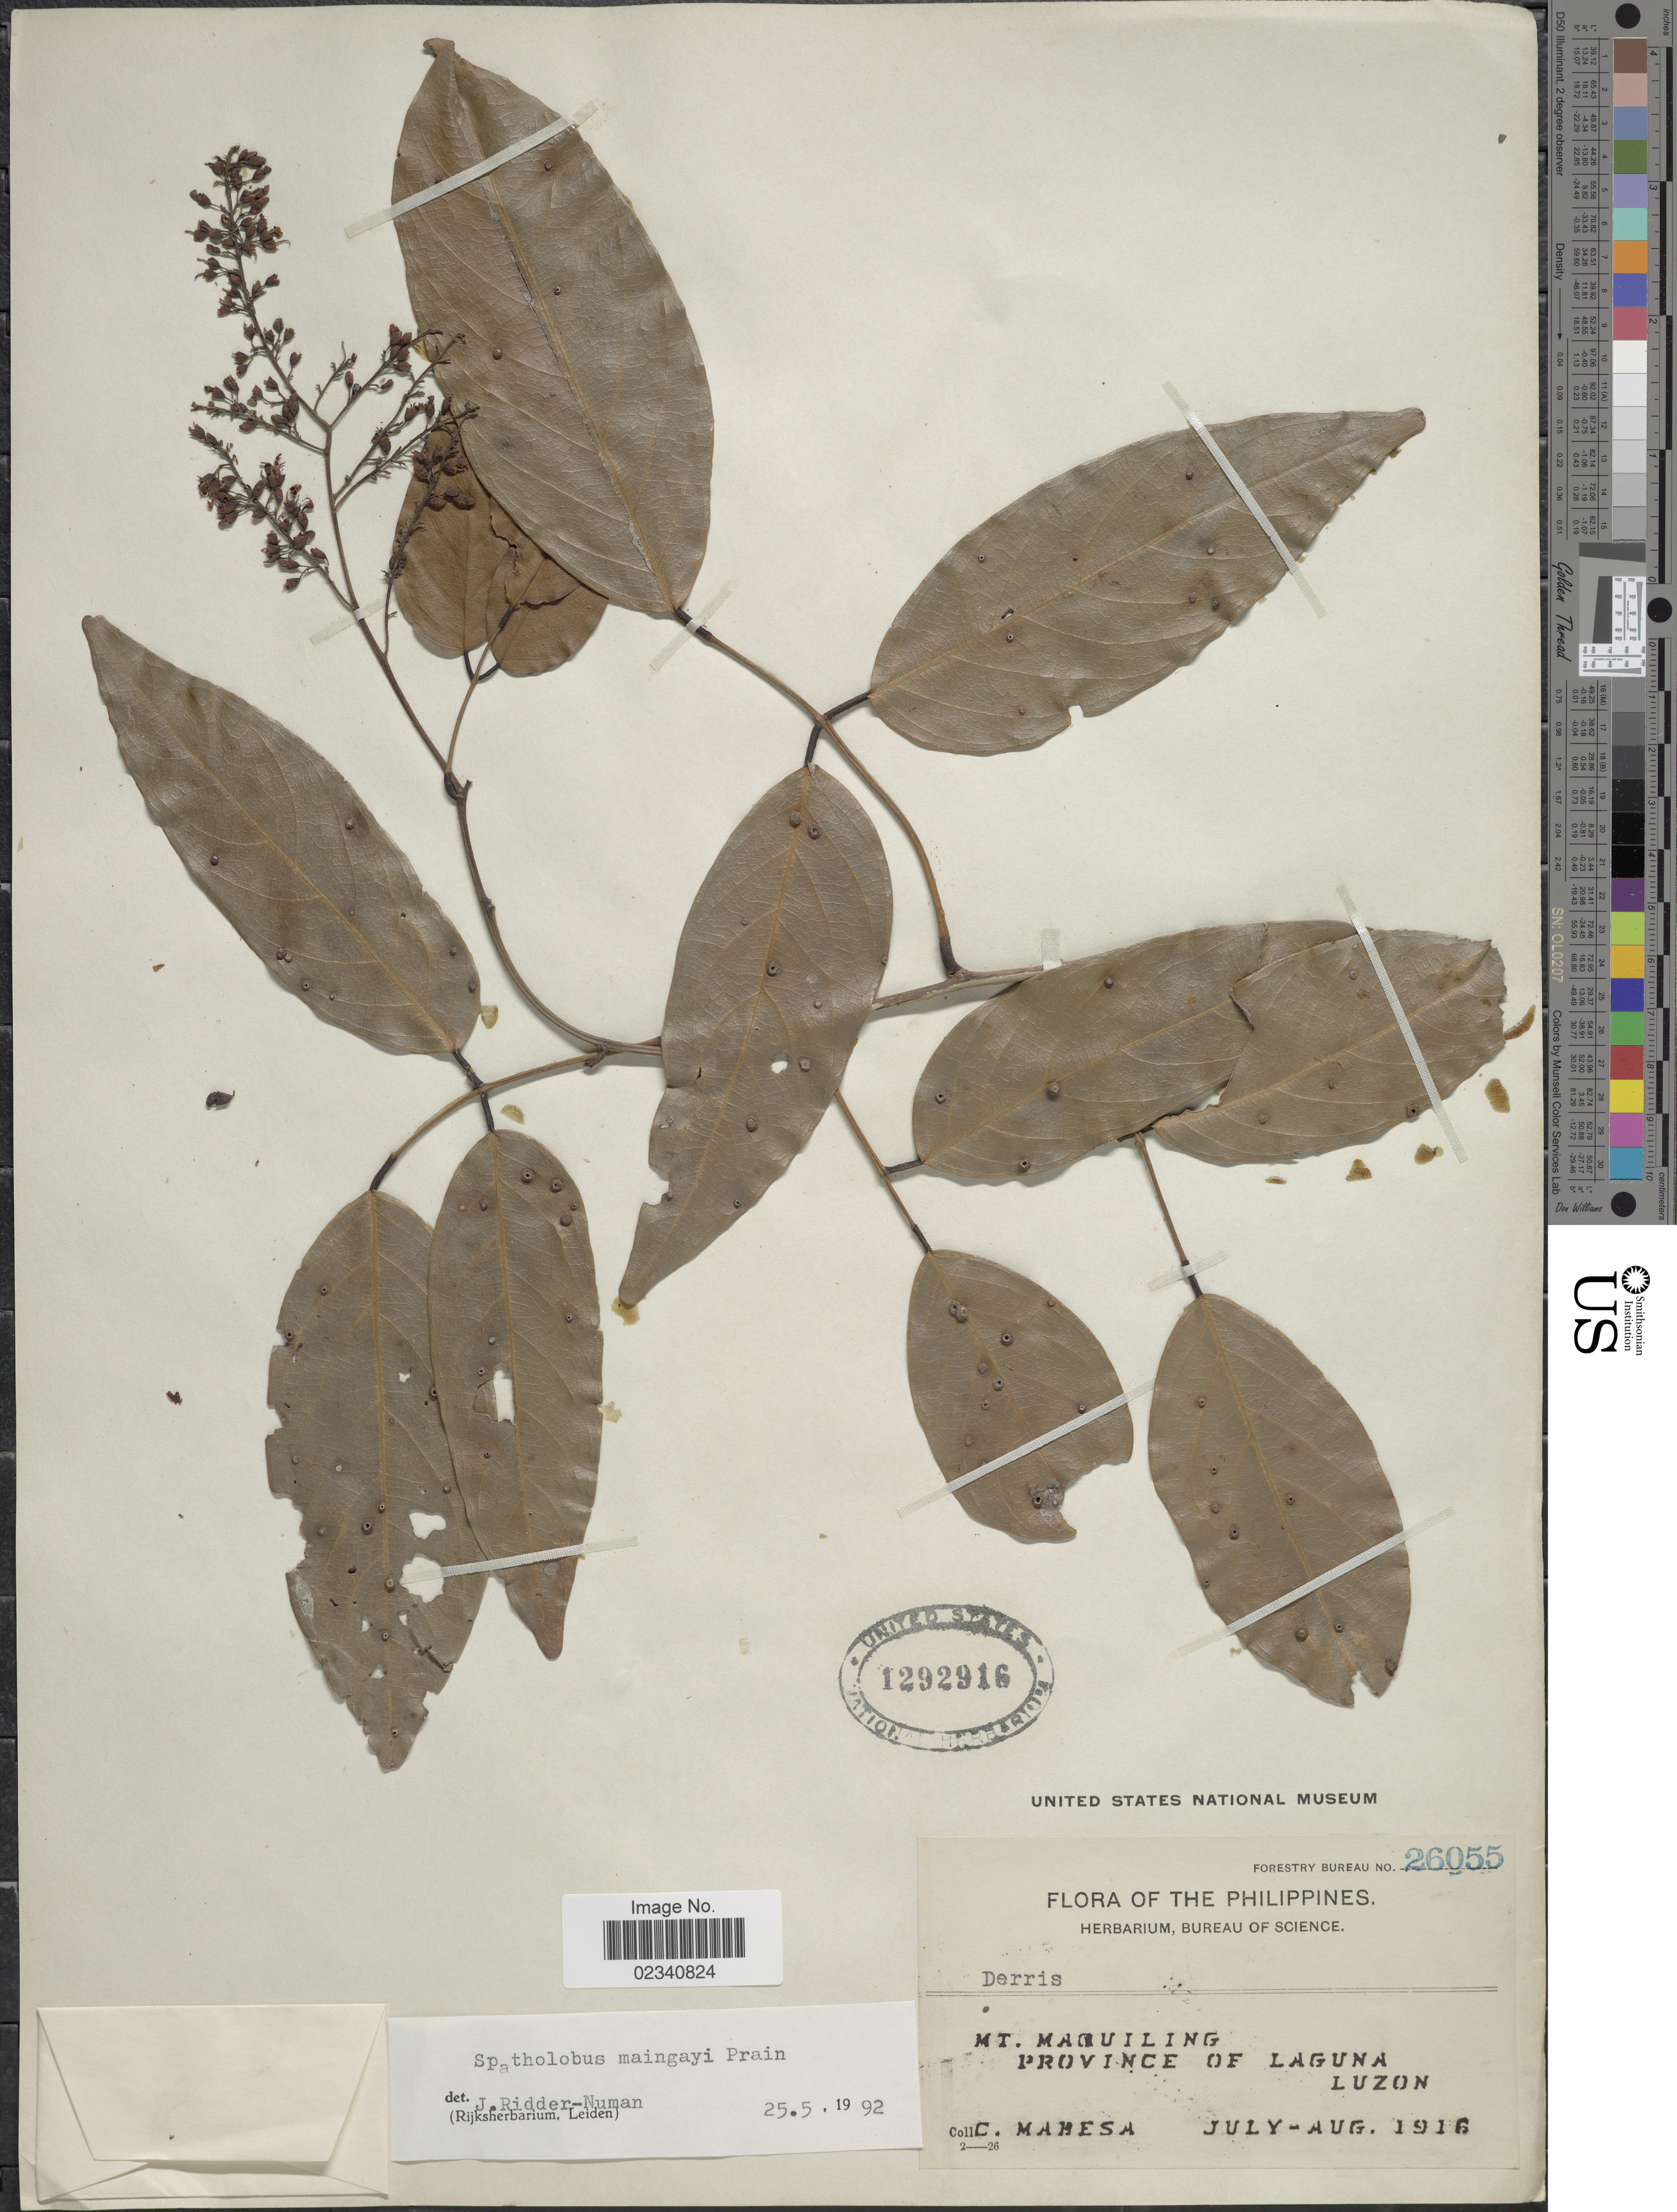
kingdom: Plantae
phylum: Tracheophyta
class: Magnoliopsida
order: Fabales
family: Fabaceae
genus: Spatholobus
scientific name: Spatholobus maingayi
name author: Prain in King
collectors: C. Mamesa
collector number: Forestry Bureau 26055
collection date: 1916-07/1916-08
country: Philippines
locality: Mt. Maquiling, Province of Laguna, Luzon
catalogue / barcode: US 1292916